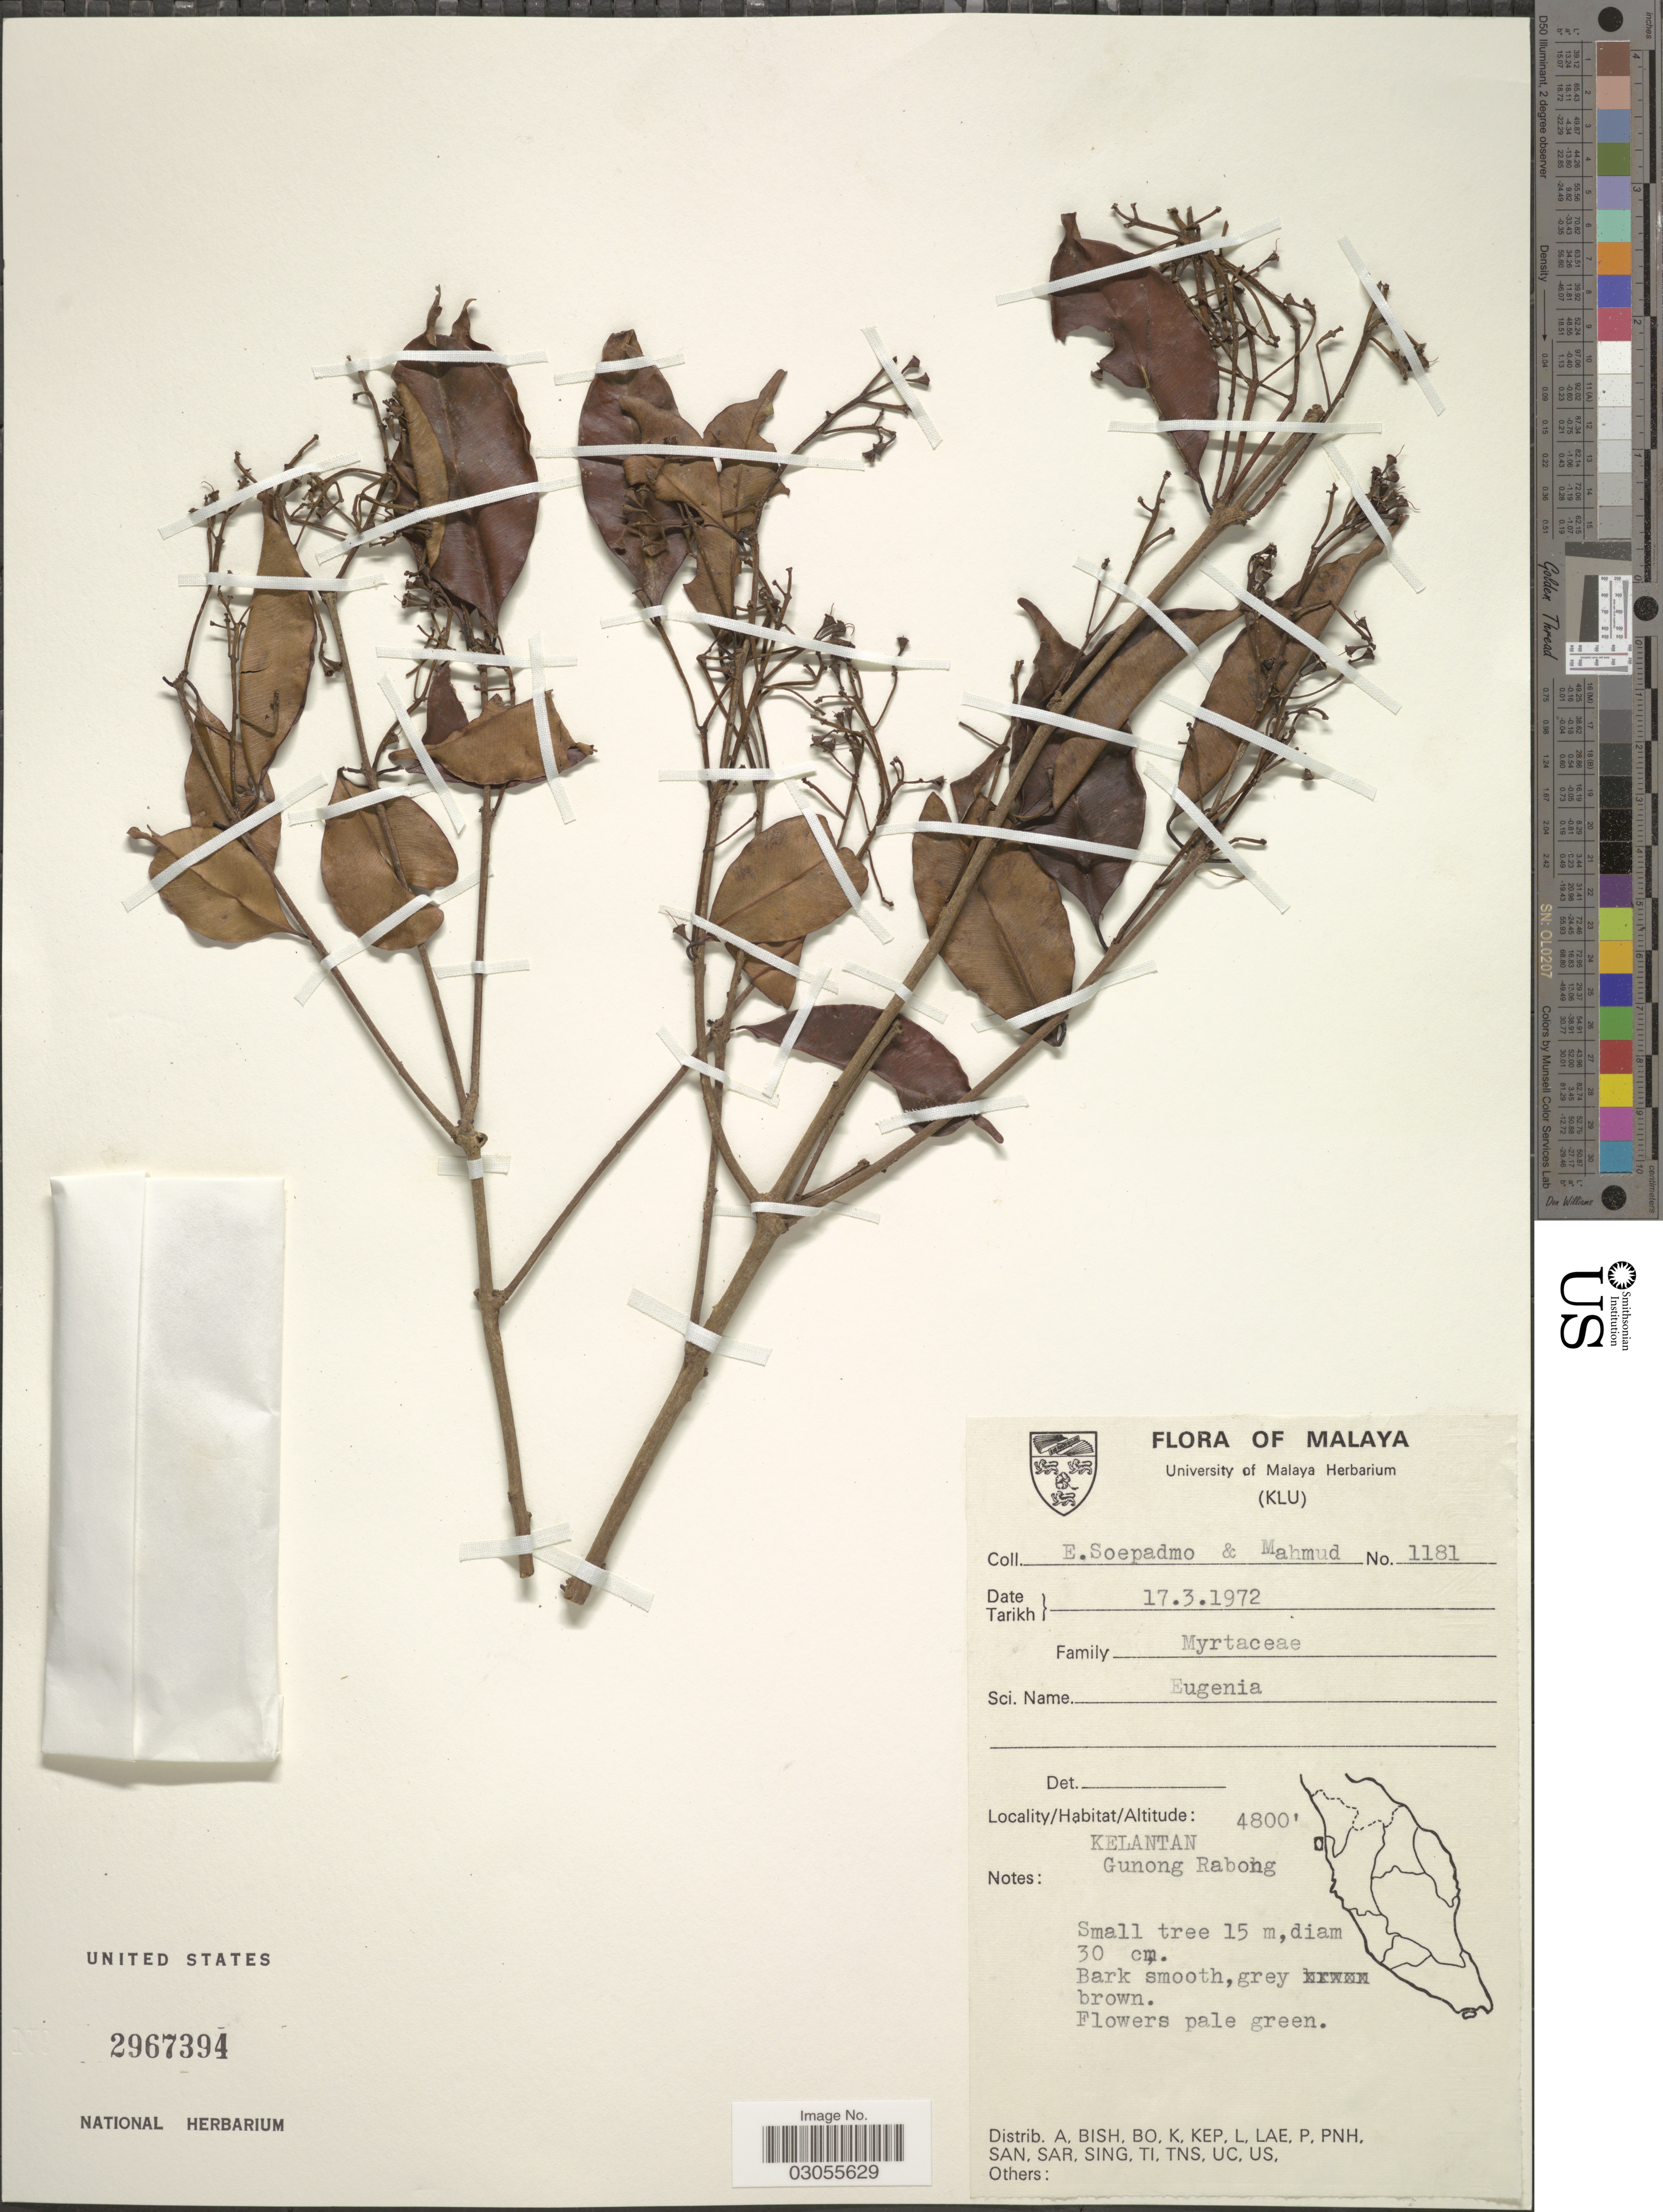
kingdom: Plantae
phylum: Tracheophyta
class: Magnoliopsida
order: Myrtales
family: Myrtaceae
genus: Syzygium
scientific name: Syzygium sp.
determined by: Strong, M. T., (US), Smithsonian Institution - National Museum of Natural History (UNITED STATES)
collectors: E. Soepadmo & -. Mahmud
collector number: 1181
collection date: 1972-03-17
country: Malaysia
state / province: Kelantan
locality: Malaya. Gunong Rabong.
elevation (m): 1463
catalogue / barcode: US 2967394